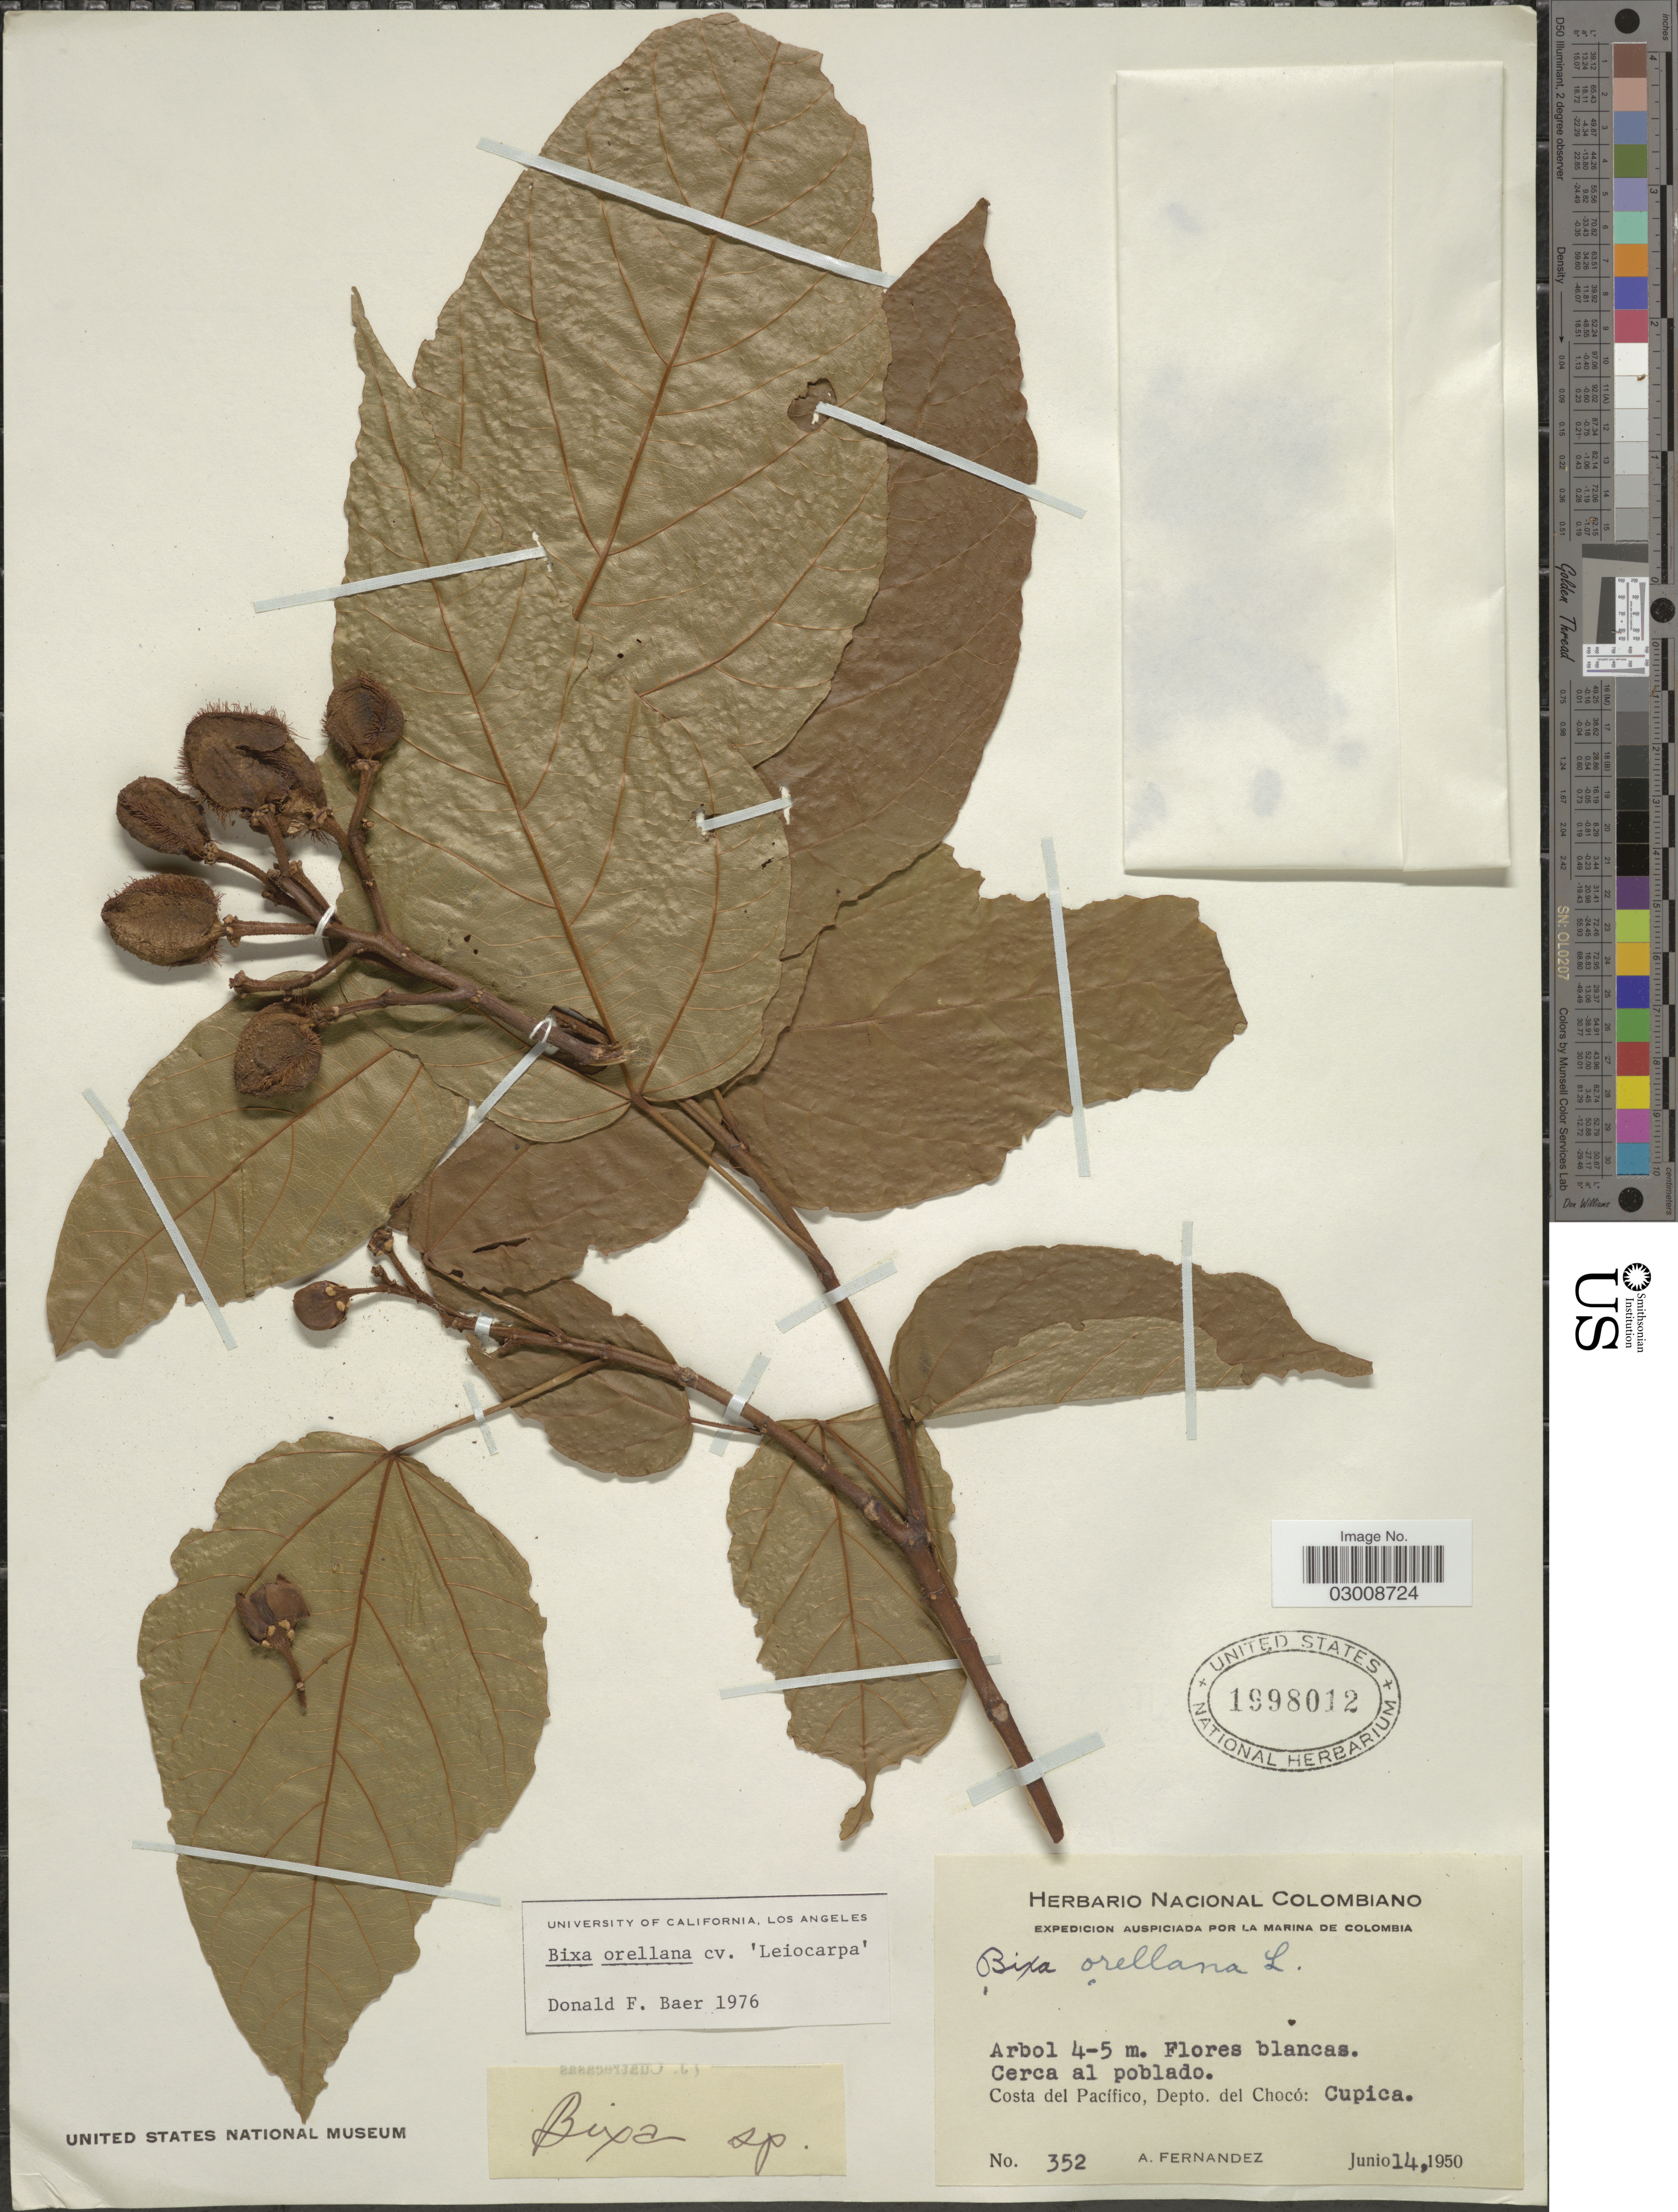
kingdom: Plantae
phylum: Tracheophyta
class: Magnoliopsida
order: Malvales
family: Bixaceae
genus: Bixa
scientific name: Bixa orellana f. leiocarpa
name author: (Kuntze) J.F. Macbr.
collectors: A. Fernandez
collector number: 352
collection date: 1950-06-14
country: Colombia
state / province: Chocó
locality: Cerca al poblado, Costa del Pacifico, Depto. del Chocó: Cupica.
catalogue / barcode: US 1998012